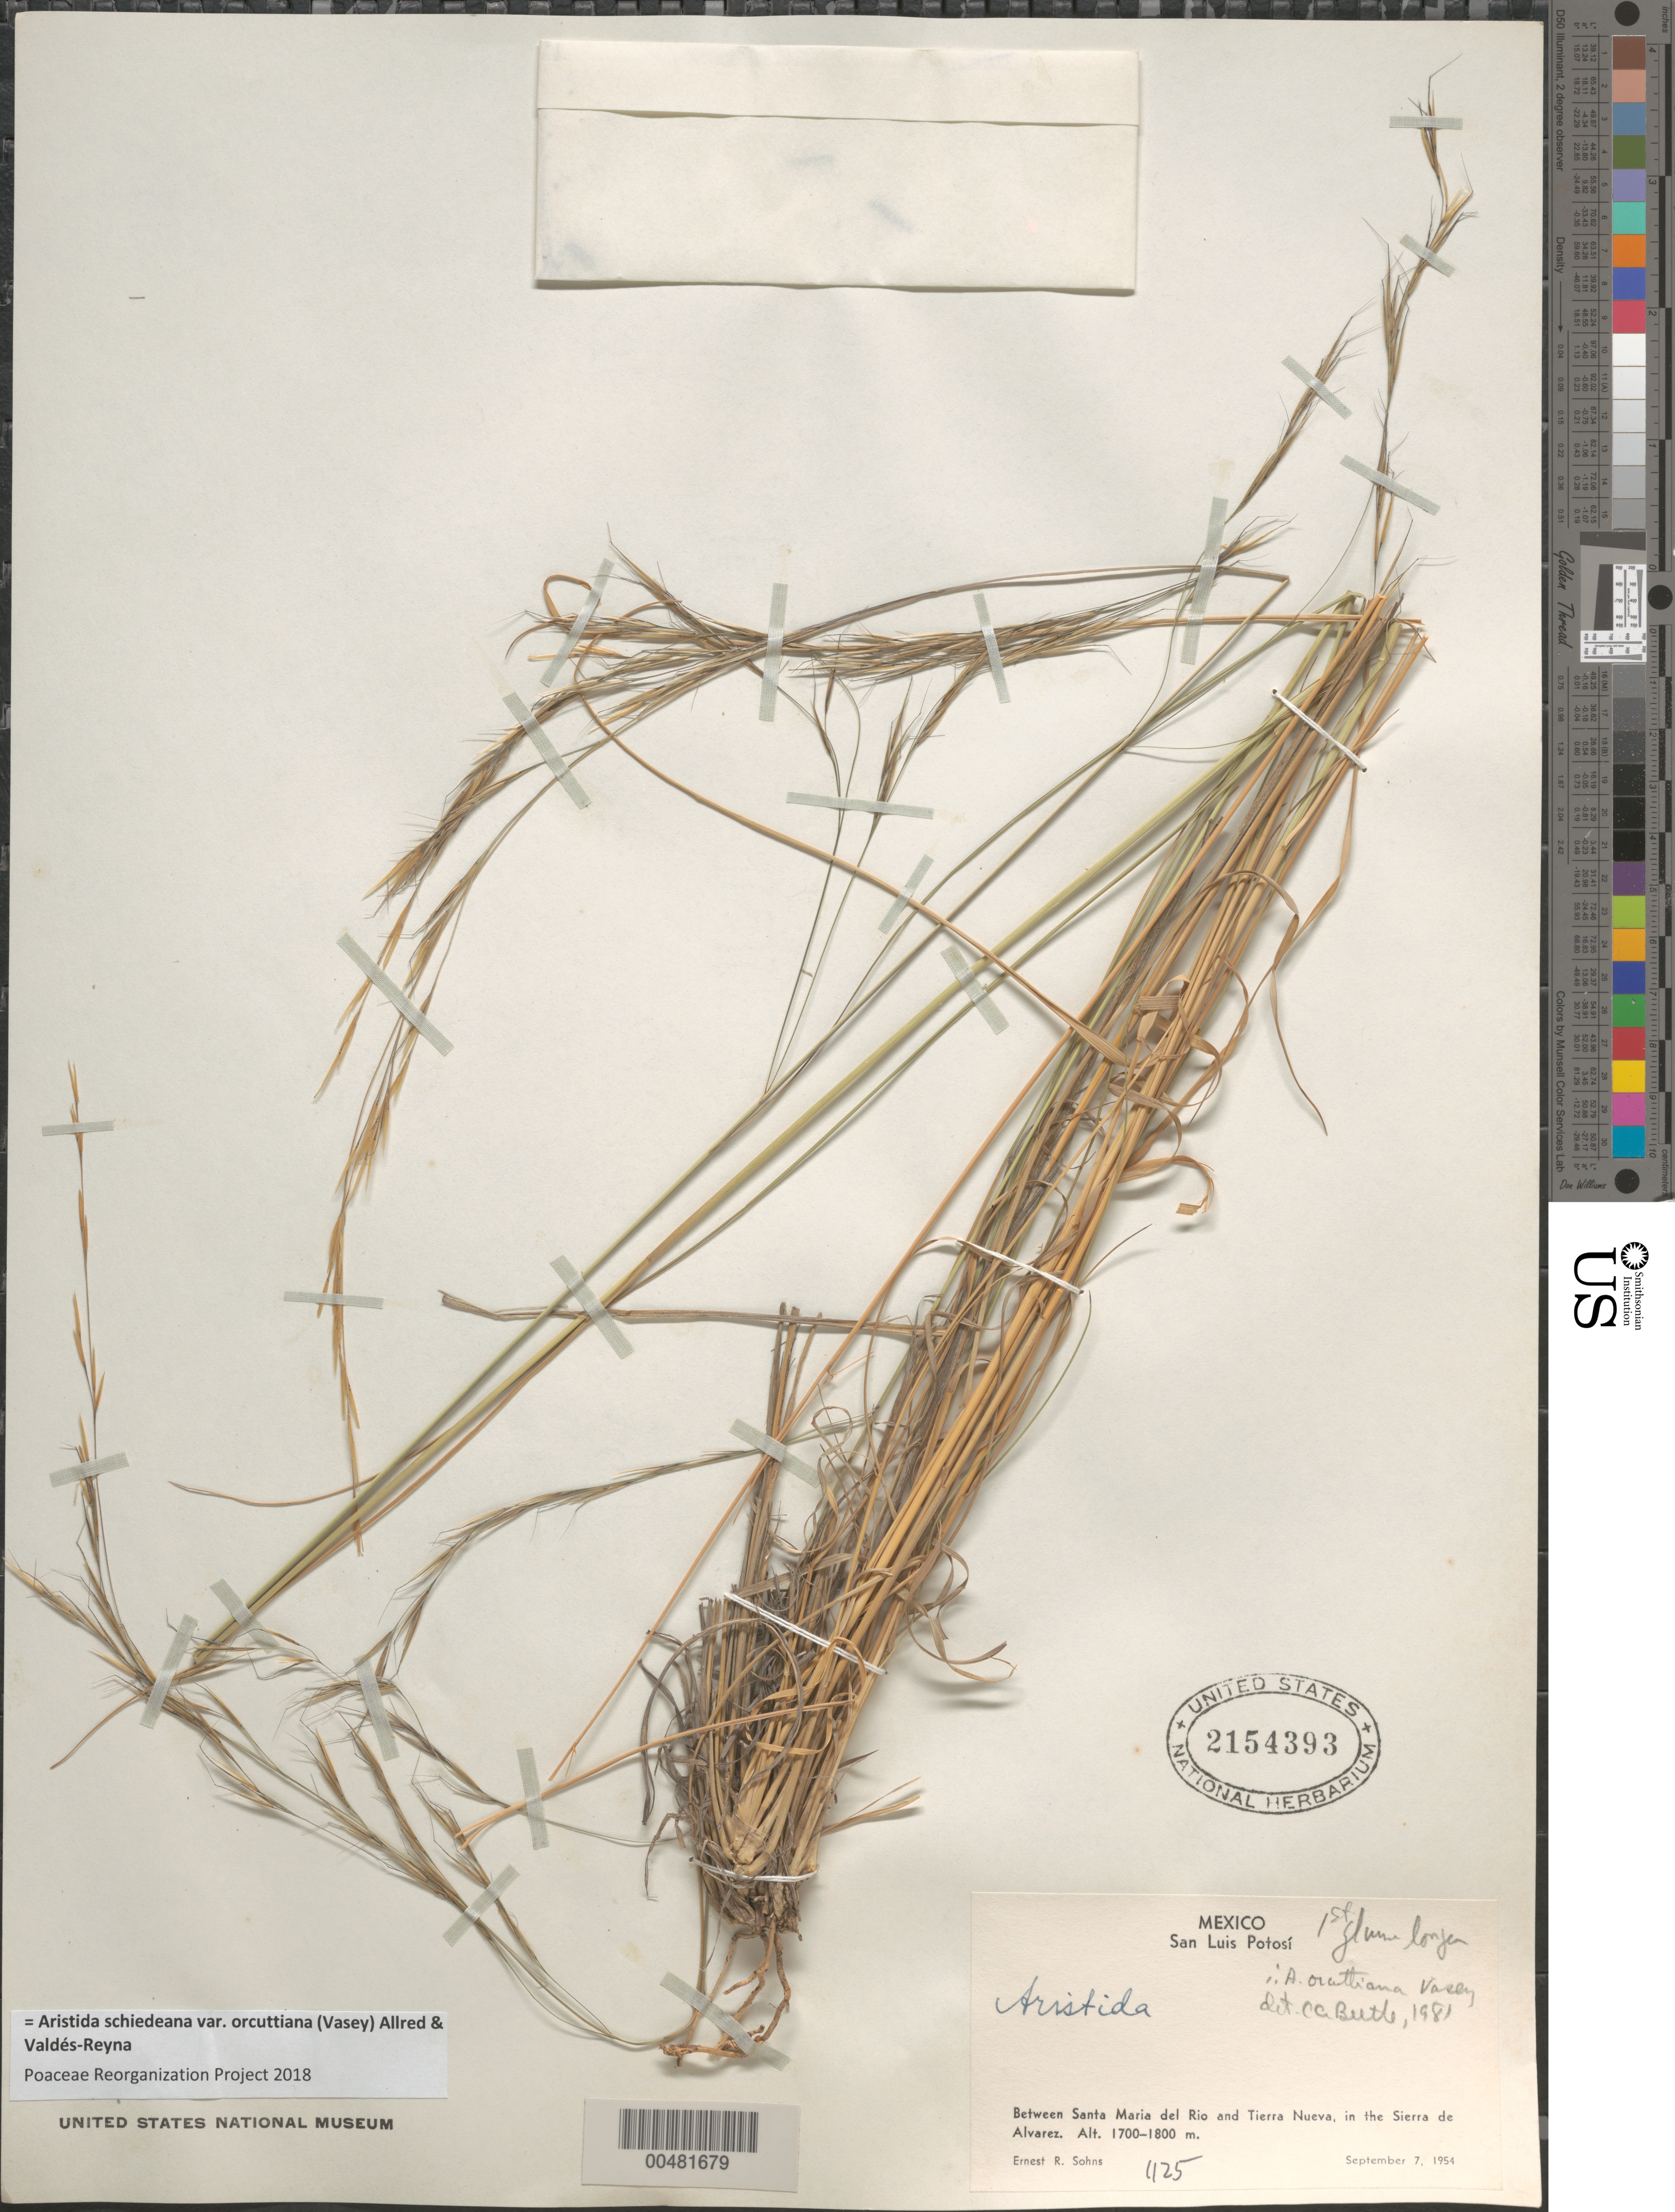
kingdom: Plantae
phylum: Tracheophyta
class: Liliopsida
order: Poales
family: Poaceae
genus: Aristida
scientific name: Aristida schiedeana var. orcuttiana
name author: (Vasey) Allred & Valdés-Reyna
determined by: Poaceae Reorganization Project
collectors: E. R. Sohns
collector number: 425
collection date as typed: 7 Sep 1954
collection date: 1954-09-07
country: Mexico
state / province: San Luis Potosi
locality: Between Santa Maria del Rio and Tierra Nueva, in the Sierra de Alvarez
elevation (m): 1700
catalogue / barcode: US 2154393